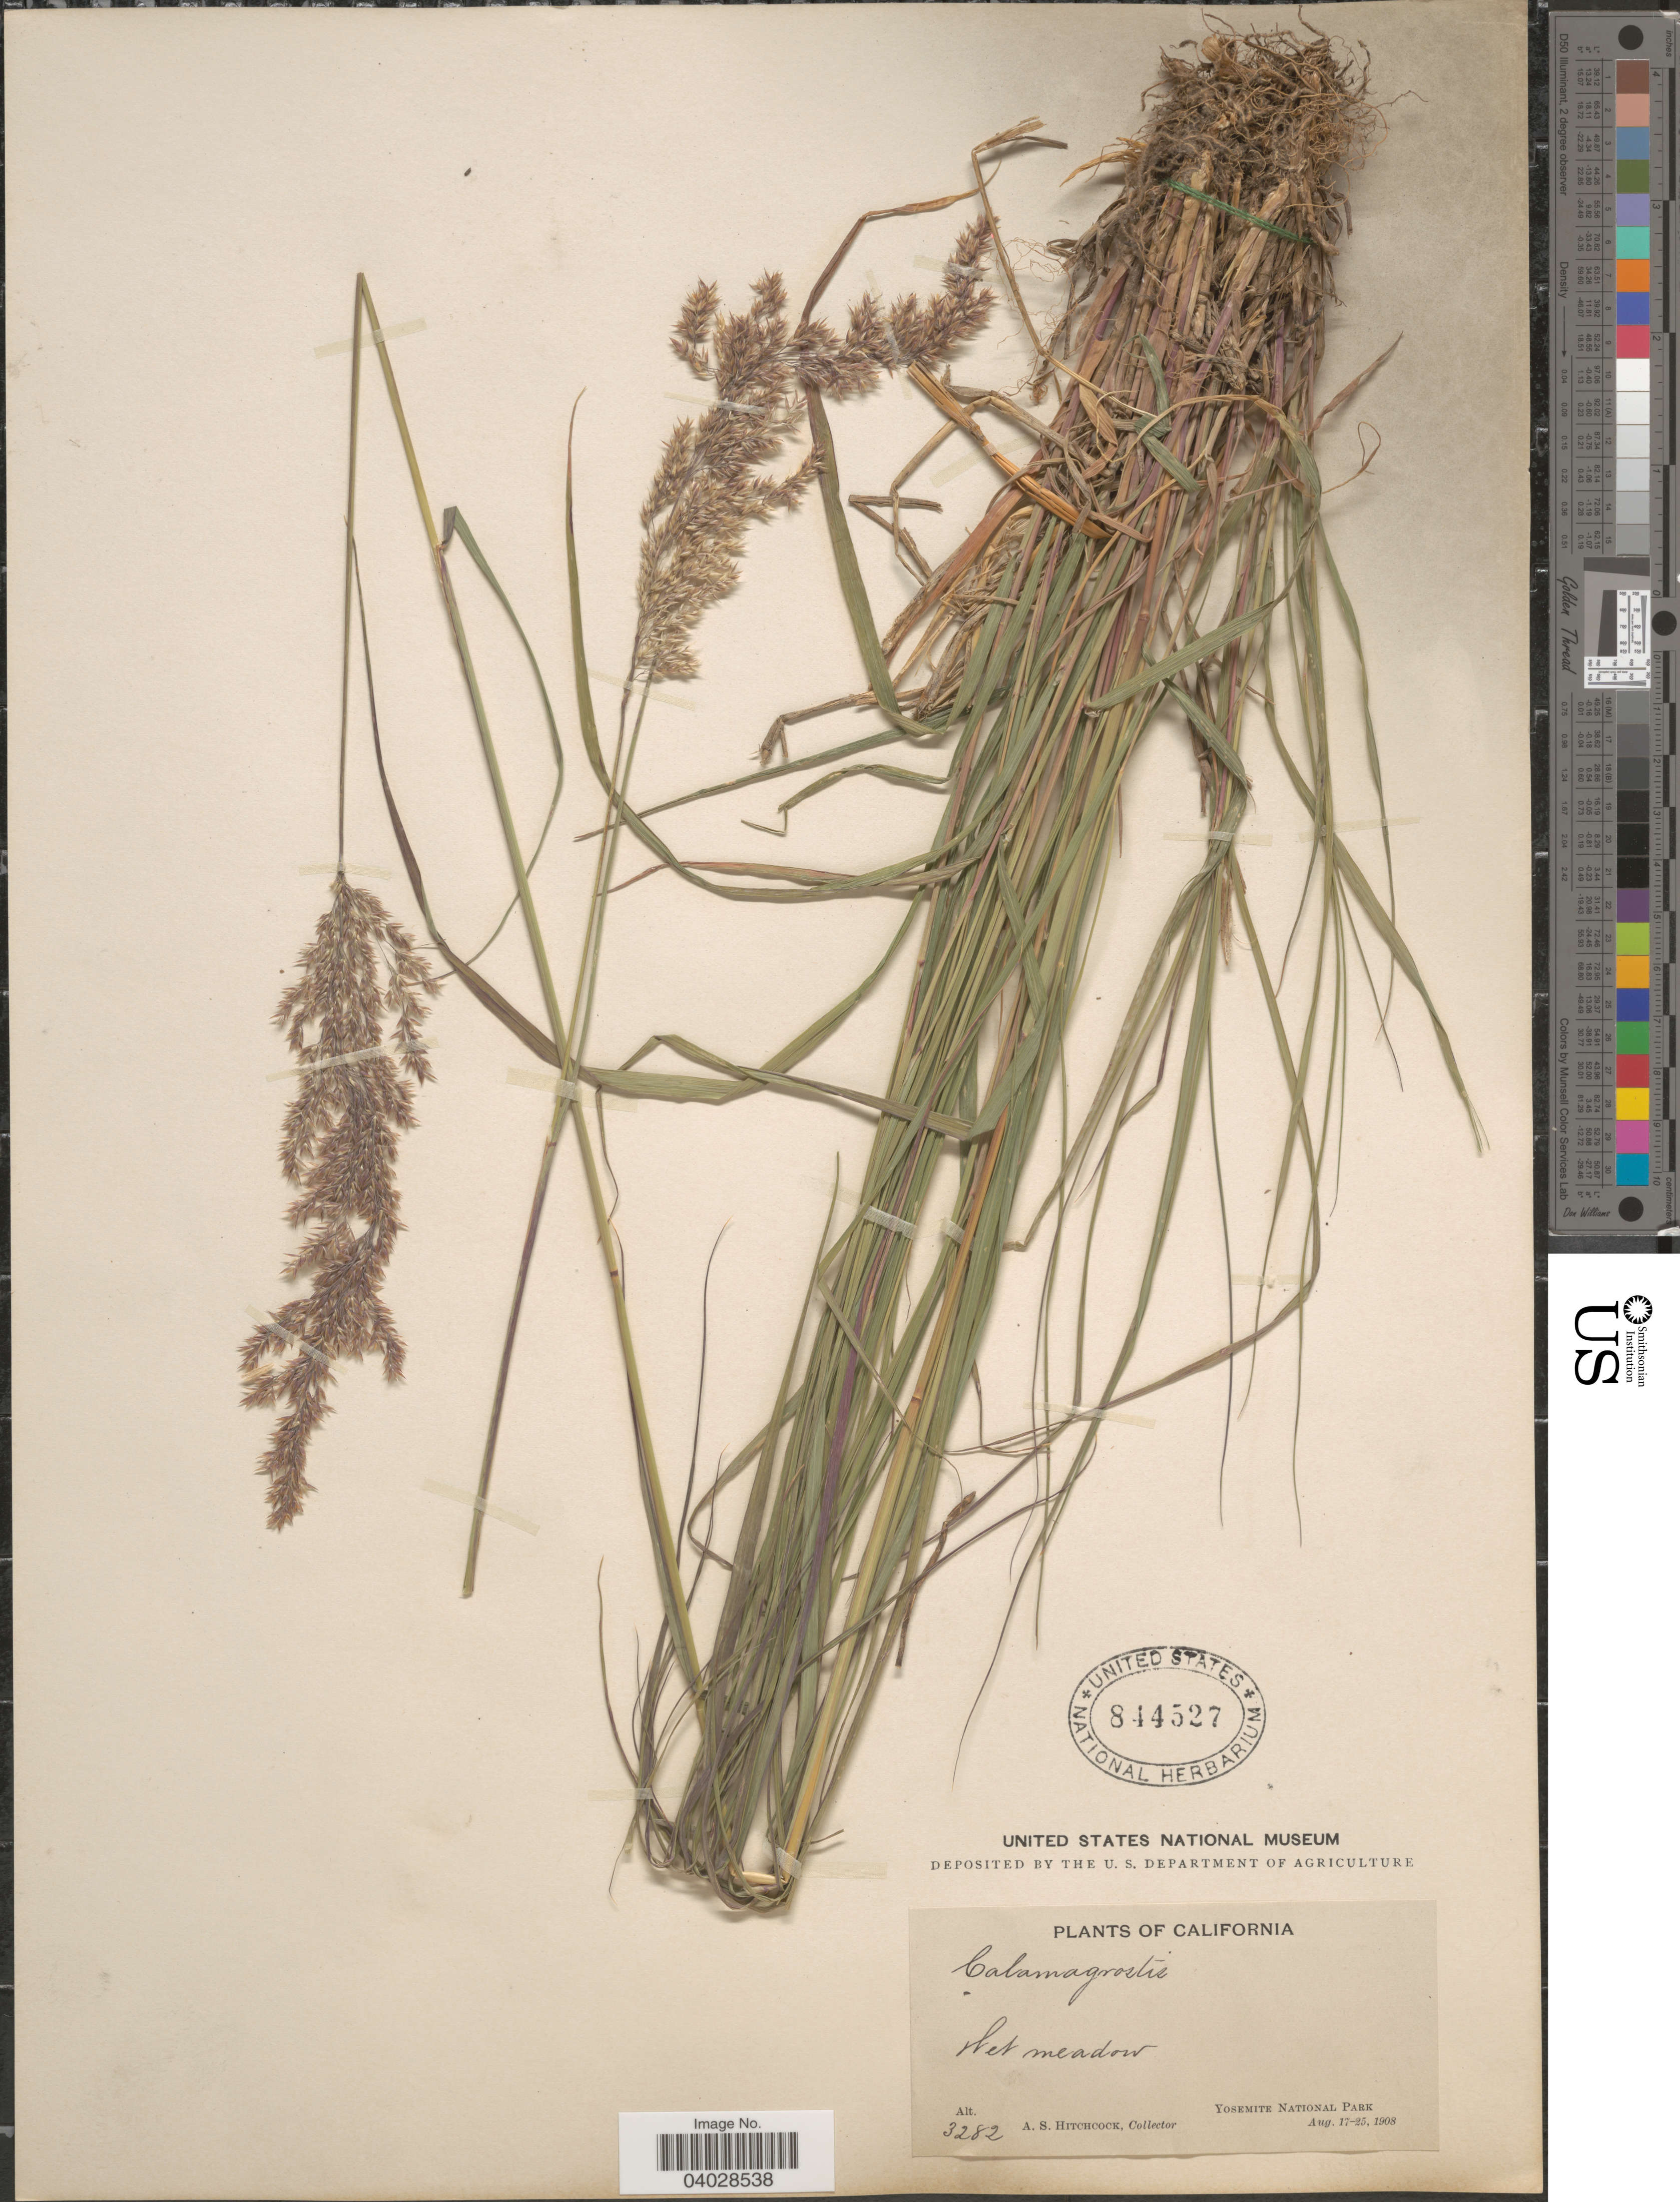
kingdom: Plantae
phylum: Tracheophyta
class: Liliopsida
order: Poales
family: Poaceae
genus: Calamagrostis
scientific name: Calamagrostis canadensis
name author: (Michx.) P. Beauv.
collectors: A. S. Hitchcock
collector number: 3282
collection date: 1908-08-17/1908-08-25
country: United States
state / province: California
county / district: Mariposa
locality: Wet meadow. Yosemite National Park.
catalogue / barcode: US 844527